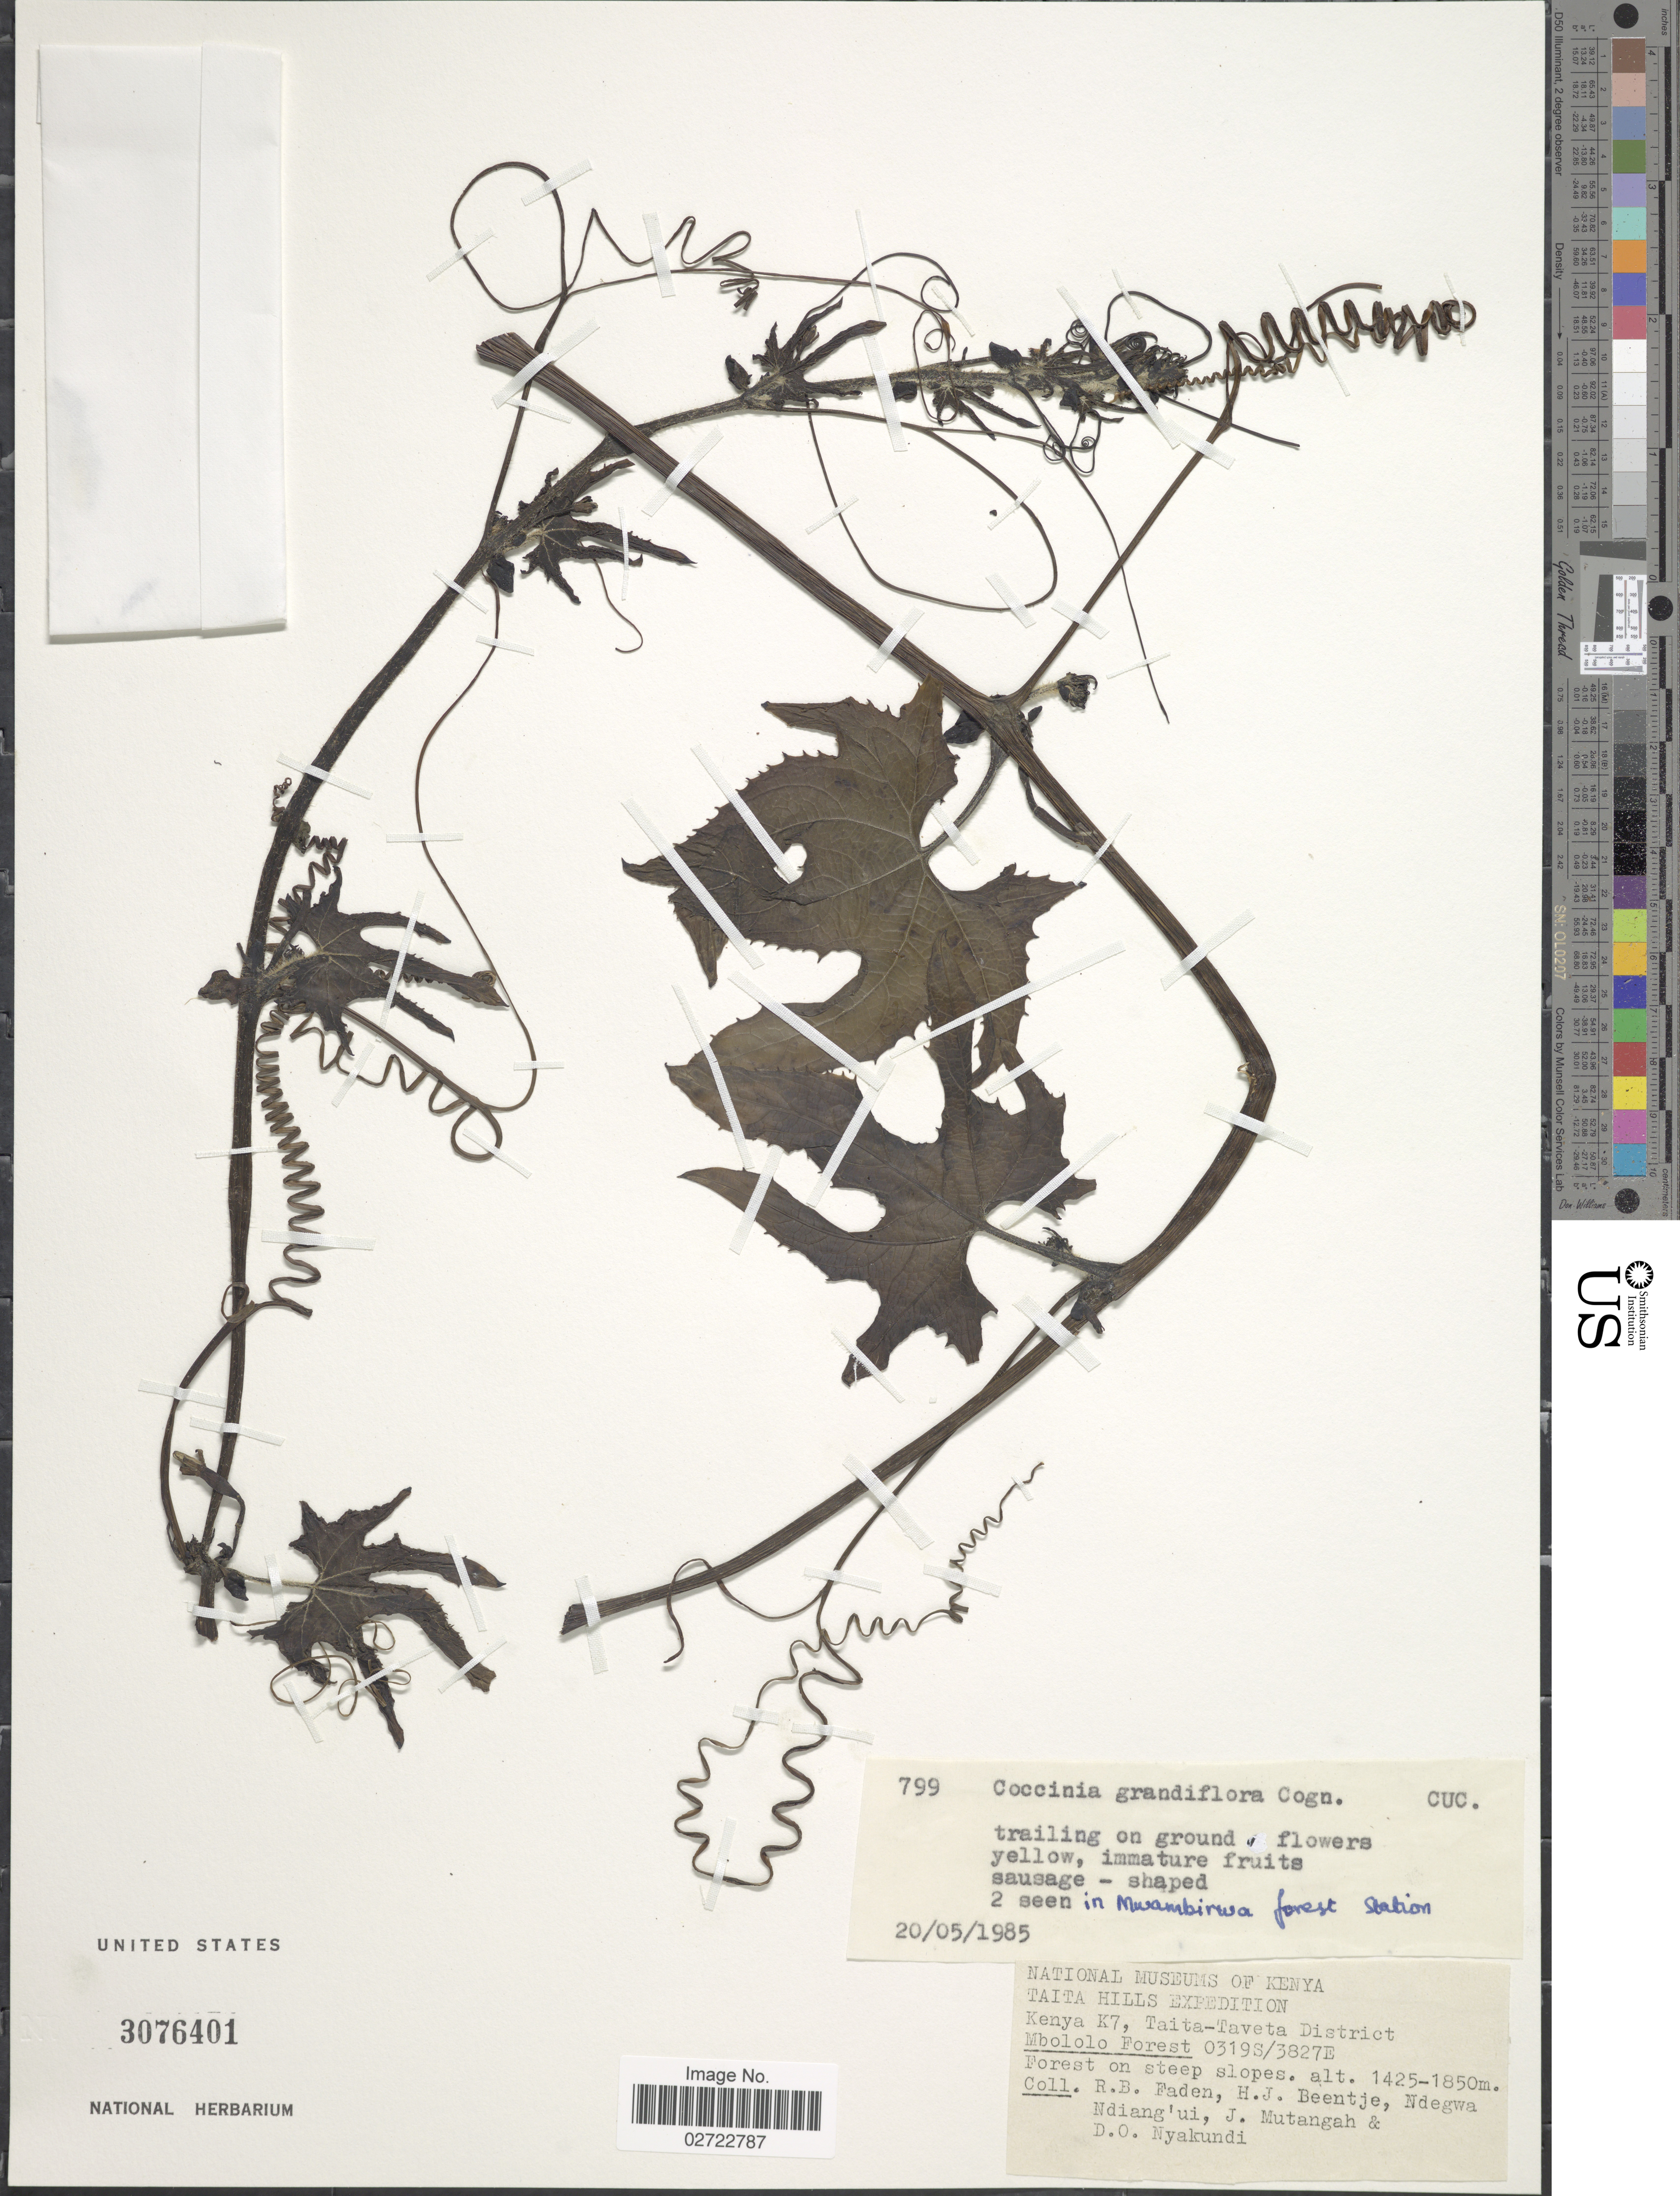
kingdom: Plantae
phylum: Tracheophyta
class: Magnoliopsida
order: Cucurbitales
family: Cucurbitaceae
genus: Coccinia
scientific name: Coccinia grandiflora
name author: Cogn. ex Engl.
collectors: R. B. Faden, H. J. Beentje, Ndegwa Ndiang'ui, J. Mutangah & D. Nyakundi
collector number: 799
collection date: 1985-05-20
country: Kenya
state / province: Taita Taveta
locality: Taita Hills, K7, Mbololo Forest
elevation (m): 1425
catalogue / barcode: US 3076401